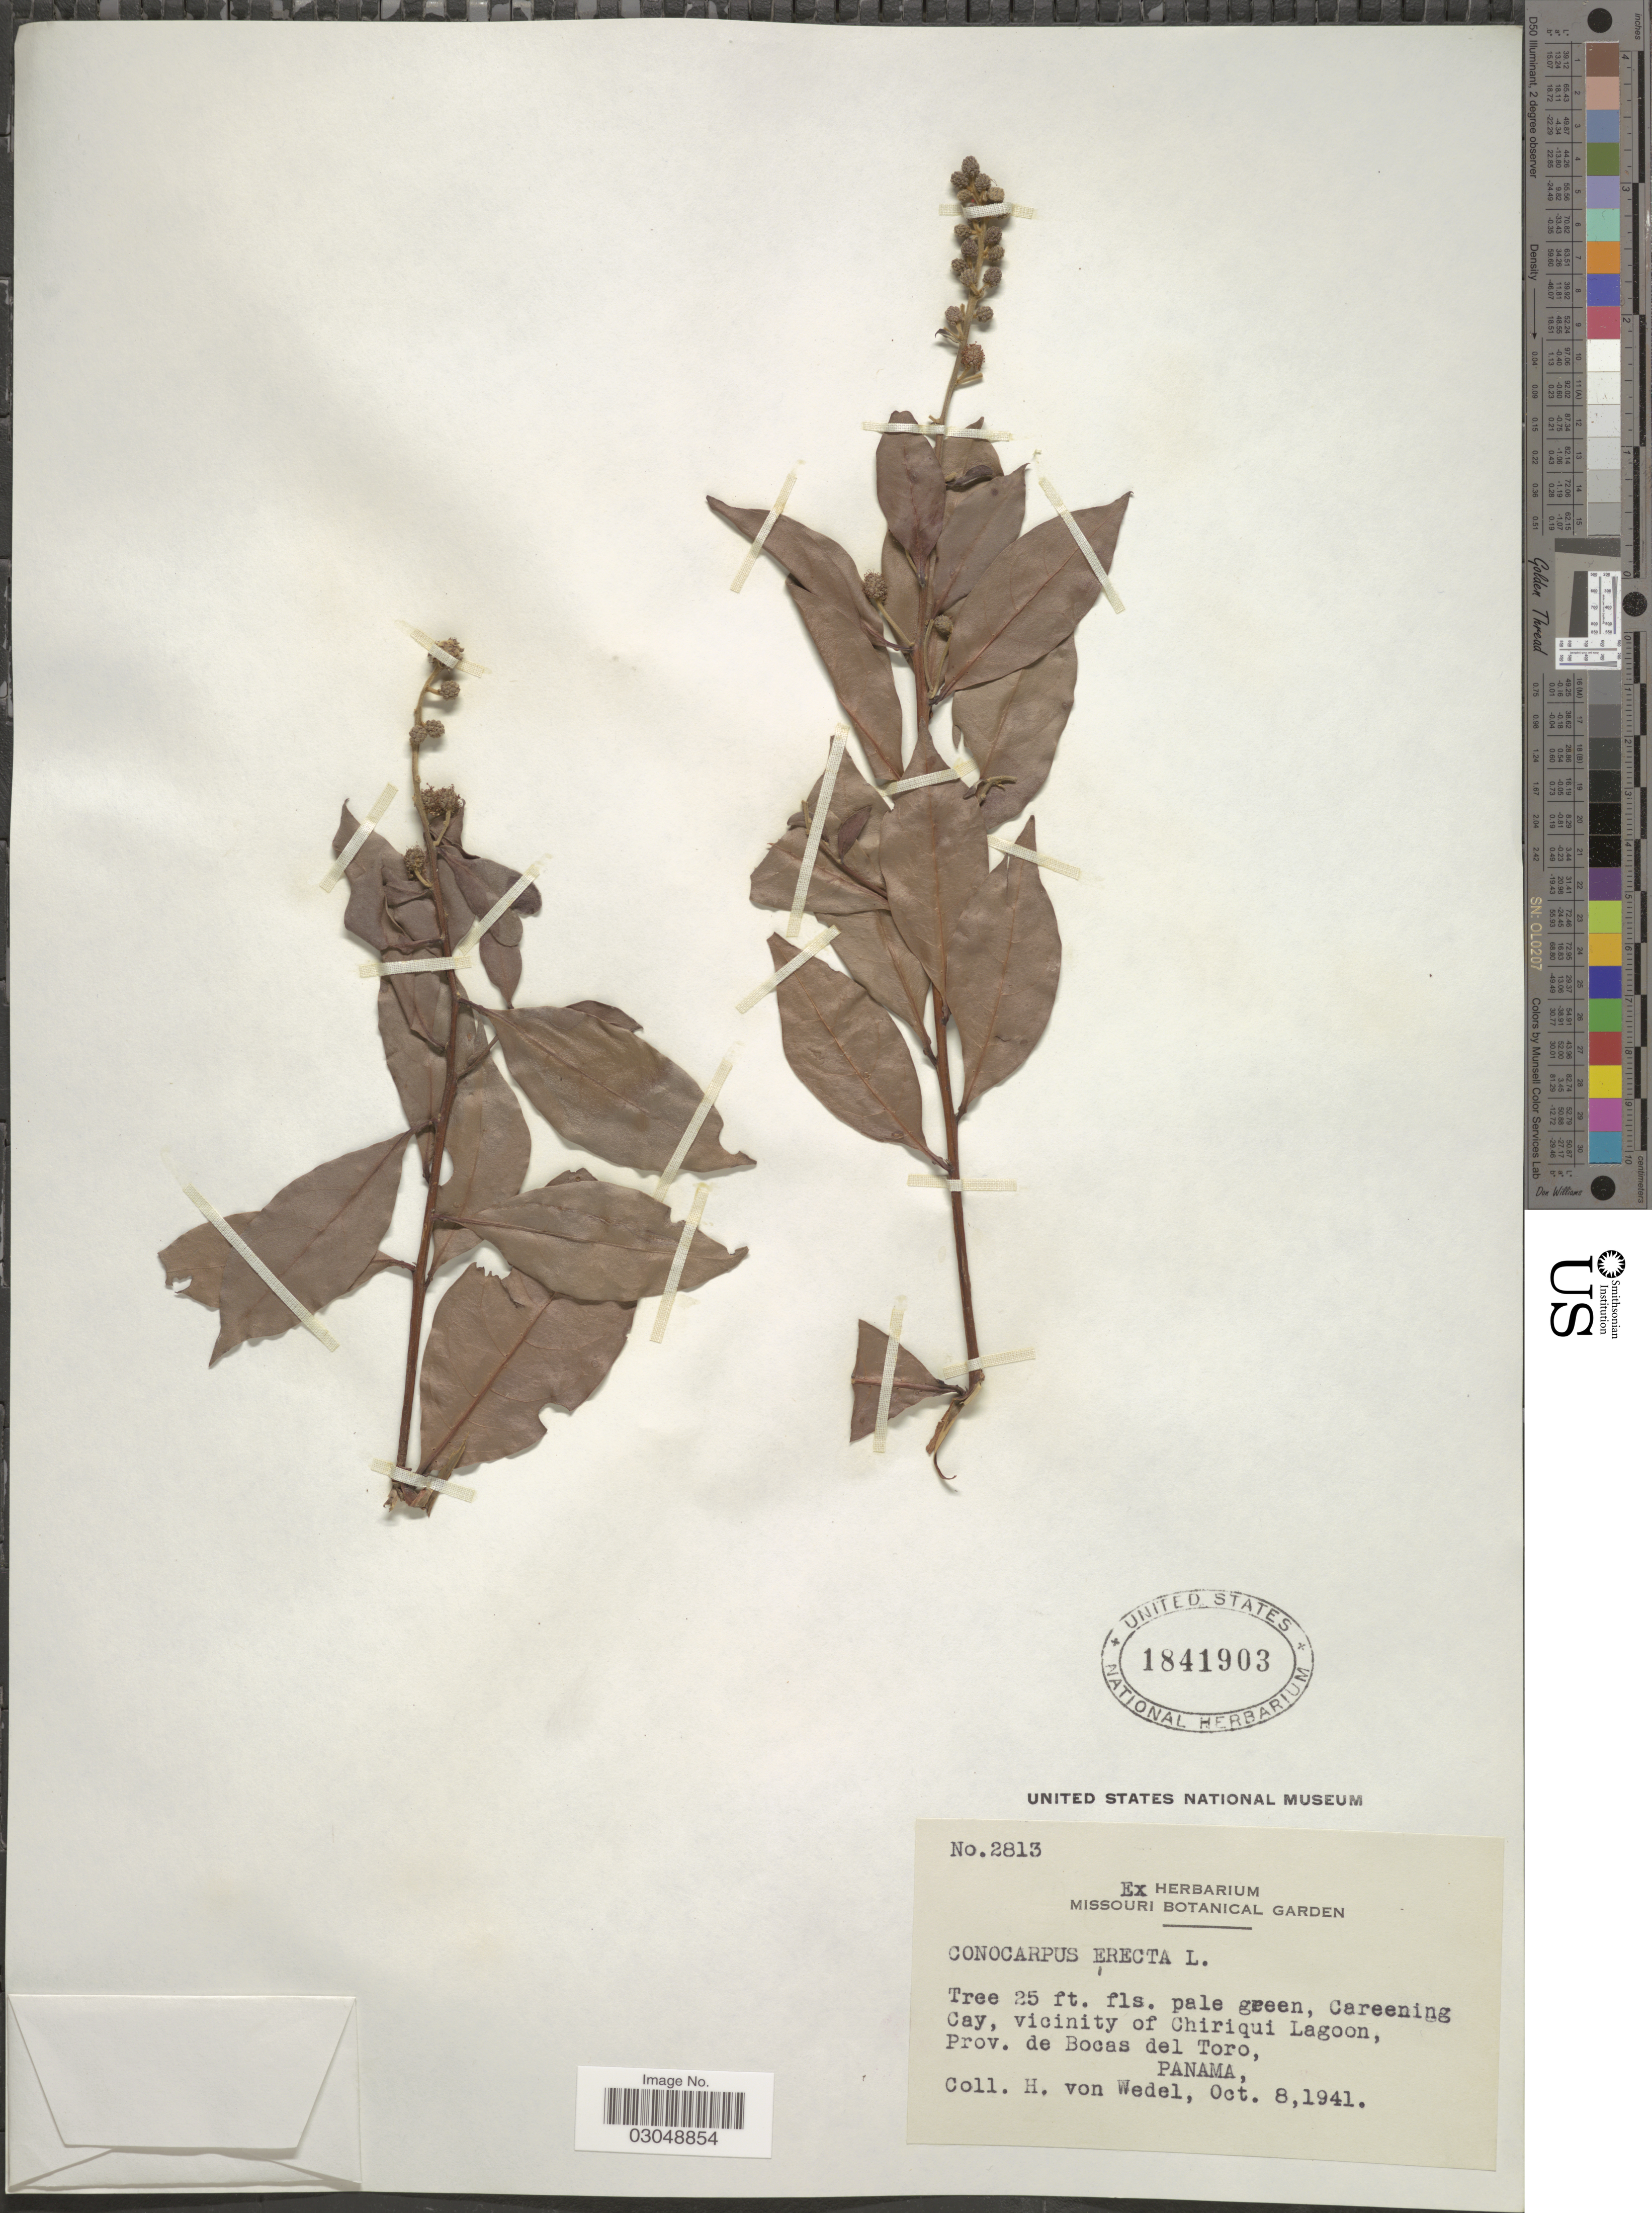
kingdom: Plantae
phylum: Tracheophyta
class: Magnoliopsida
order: Myrtales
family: Combretaceae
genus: Conocarpus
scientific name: Conocarpus erectus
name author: L.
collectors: H. von Wedel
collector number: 2813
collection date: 1941-10-08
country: Panama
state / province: Bocas del Toro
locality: Careening Cay, vicinity of Chiriqui Lagoon, Prov. de Bocas del Toro.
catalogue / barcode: US 1841903